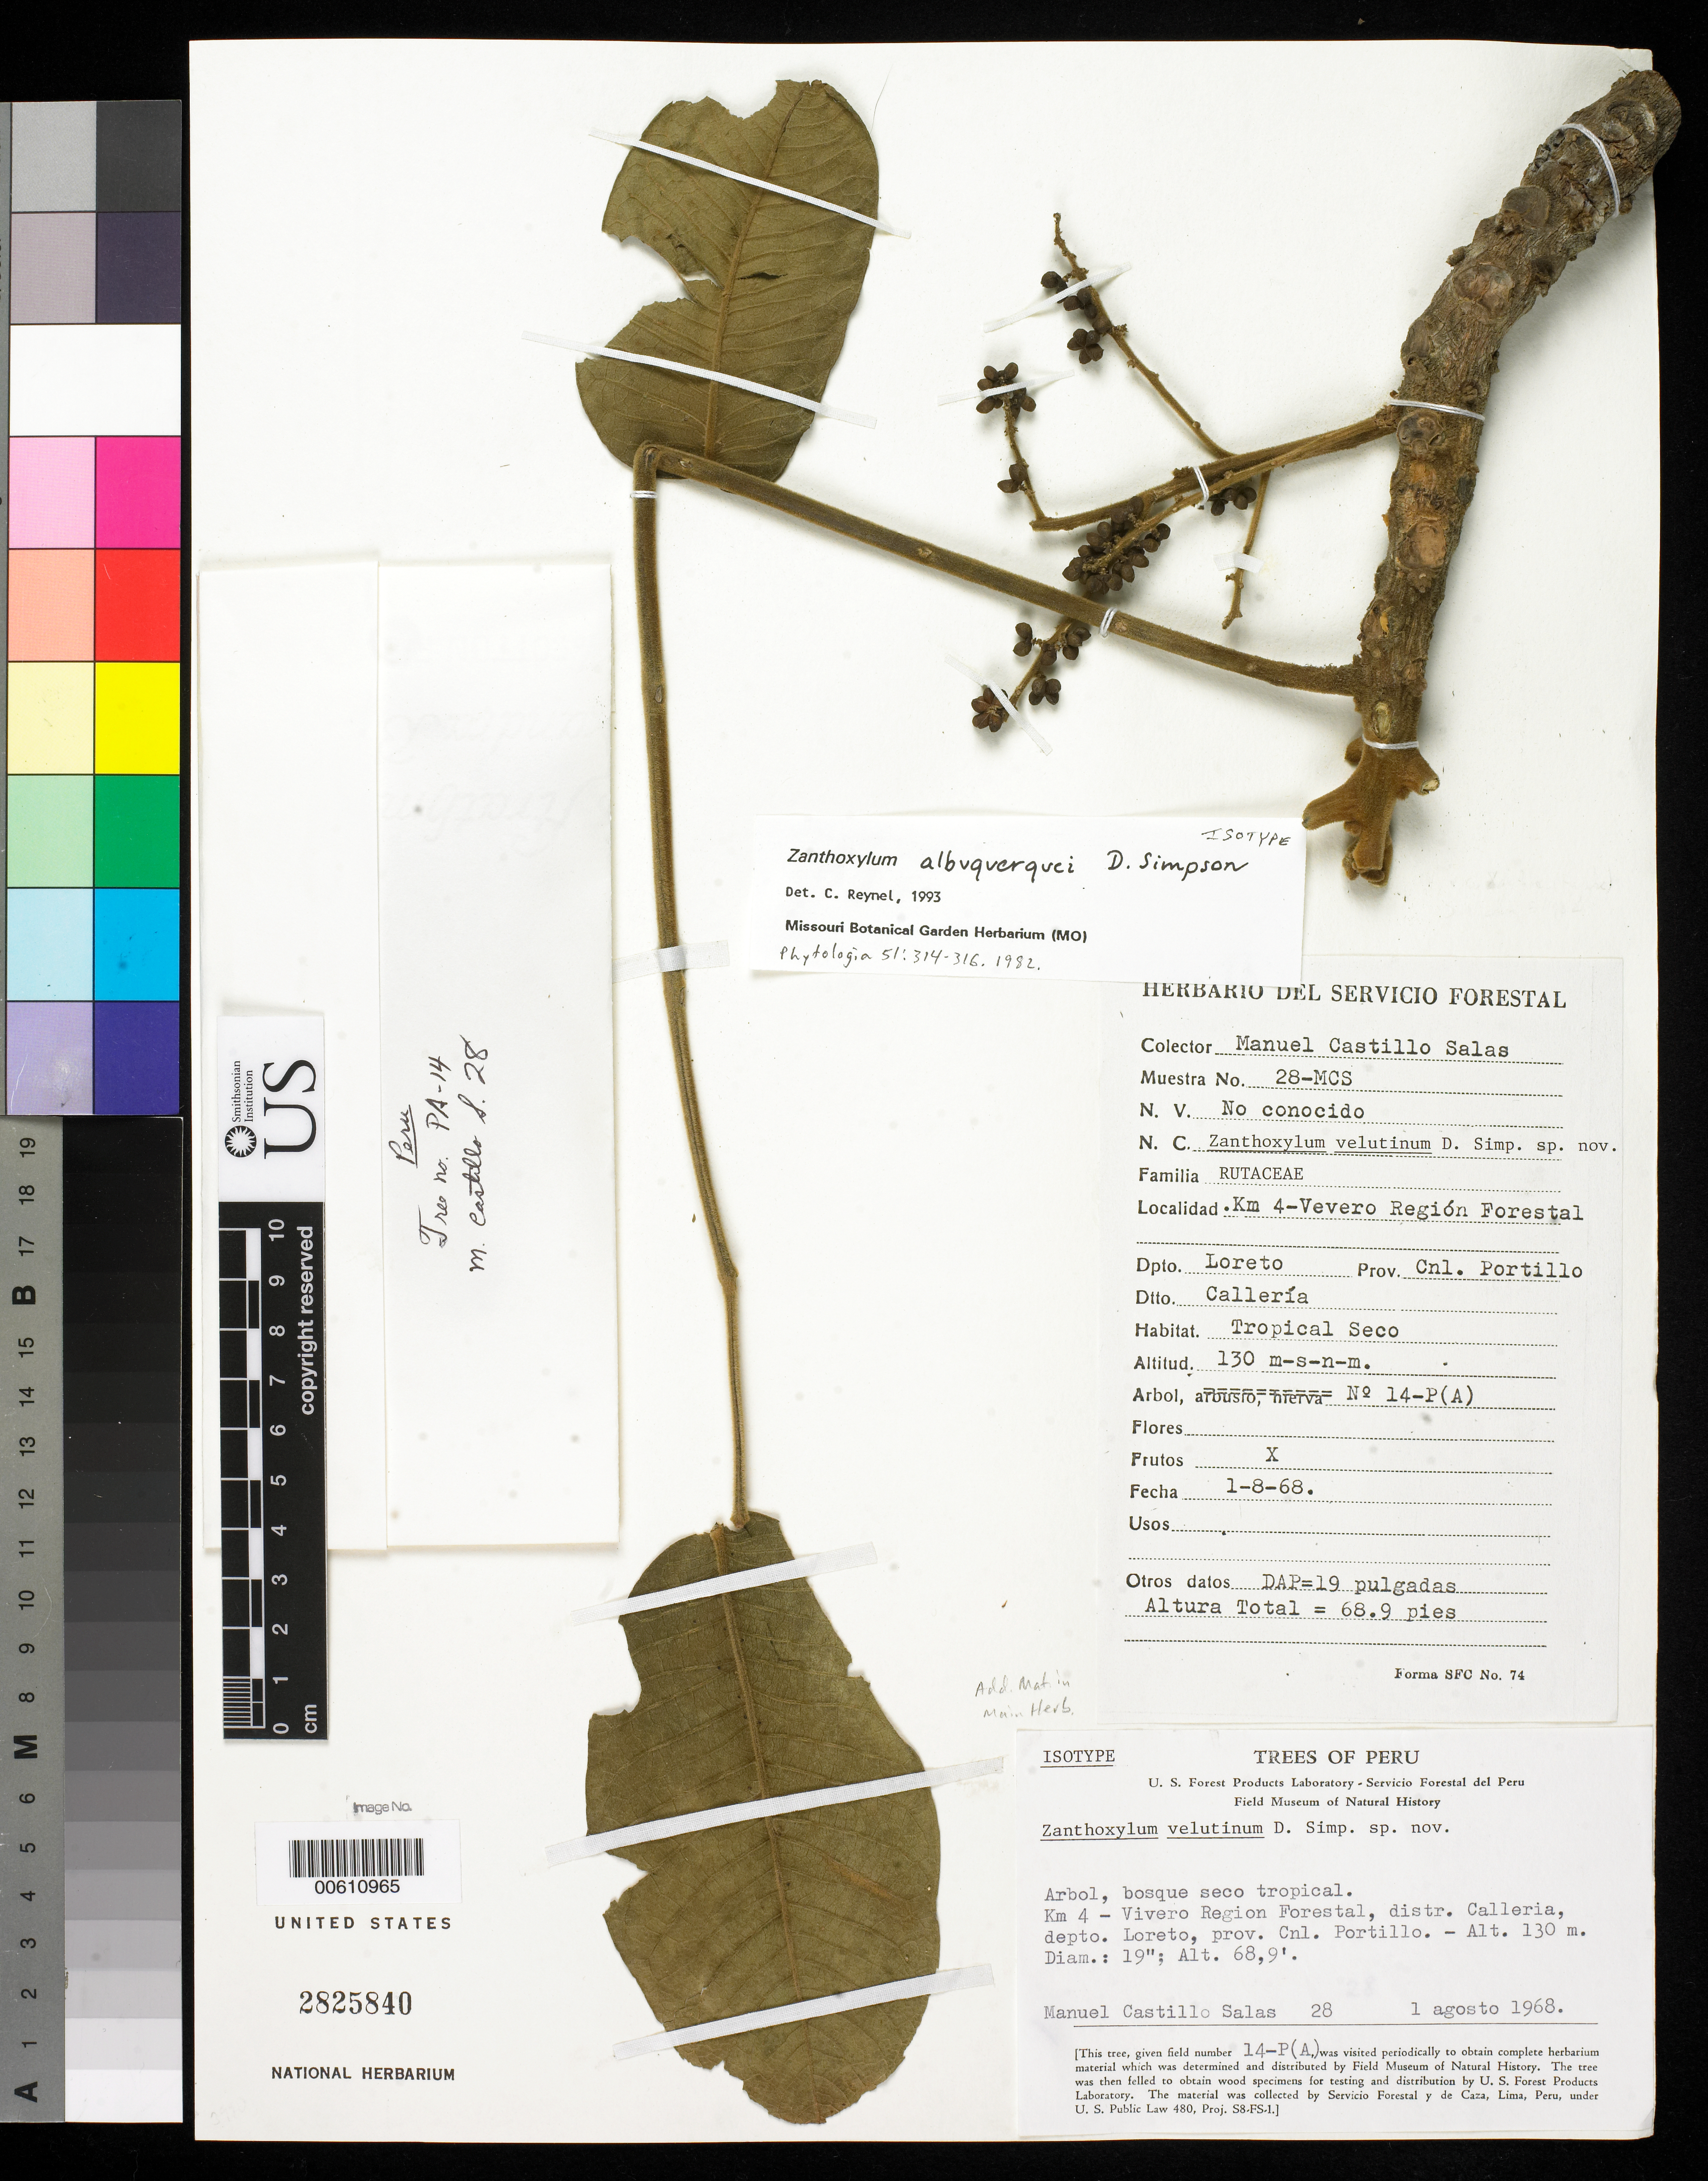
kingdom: Plantae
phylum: Tracheophyta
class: Magnoliopsida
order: Sapindales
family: Rutaceae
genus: Zanthoxylum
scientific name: Zanthoxylum albuquerquei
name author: D.R. Simpson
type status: Isotype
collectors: M. Salas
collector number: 28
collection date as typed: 01 Aug 1968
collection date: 1968-08-01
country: Peru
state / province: Ucayali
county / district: Coronel Portillo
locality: Arbol, Vivero Region Forestal, Calleria Dist.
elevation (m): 130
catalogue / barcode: US 2825840